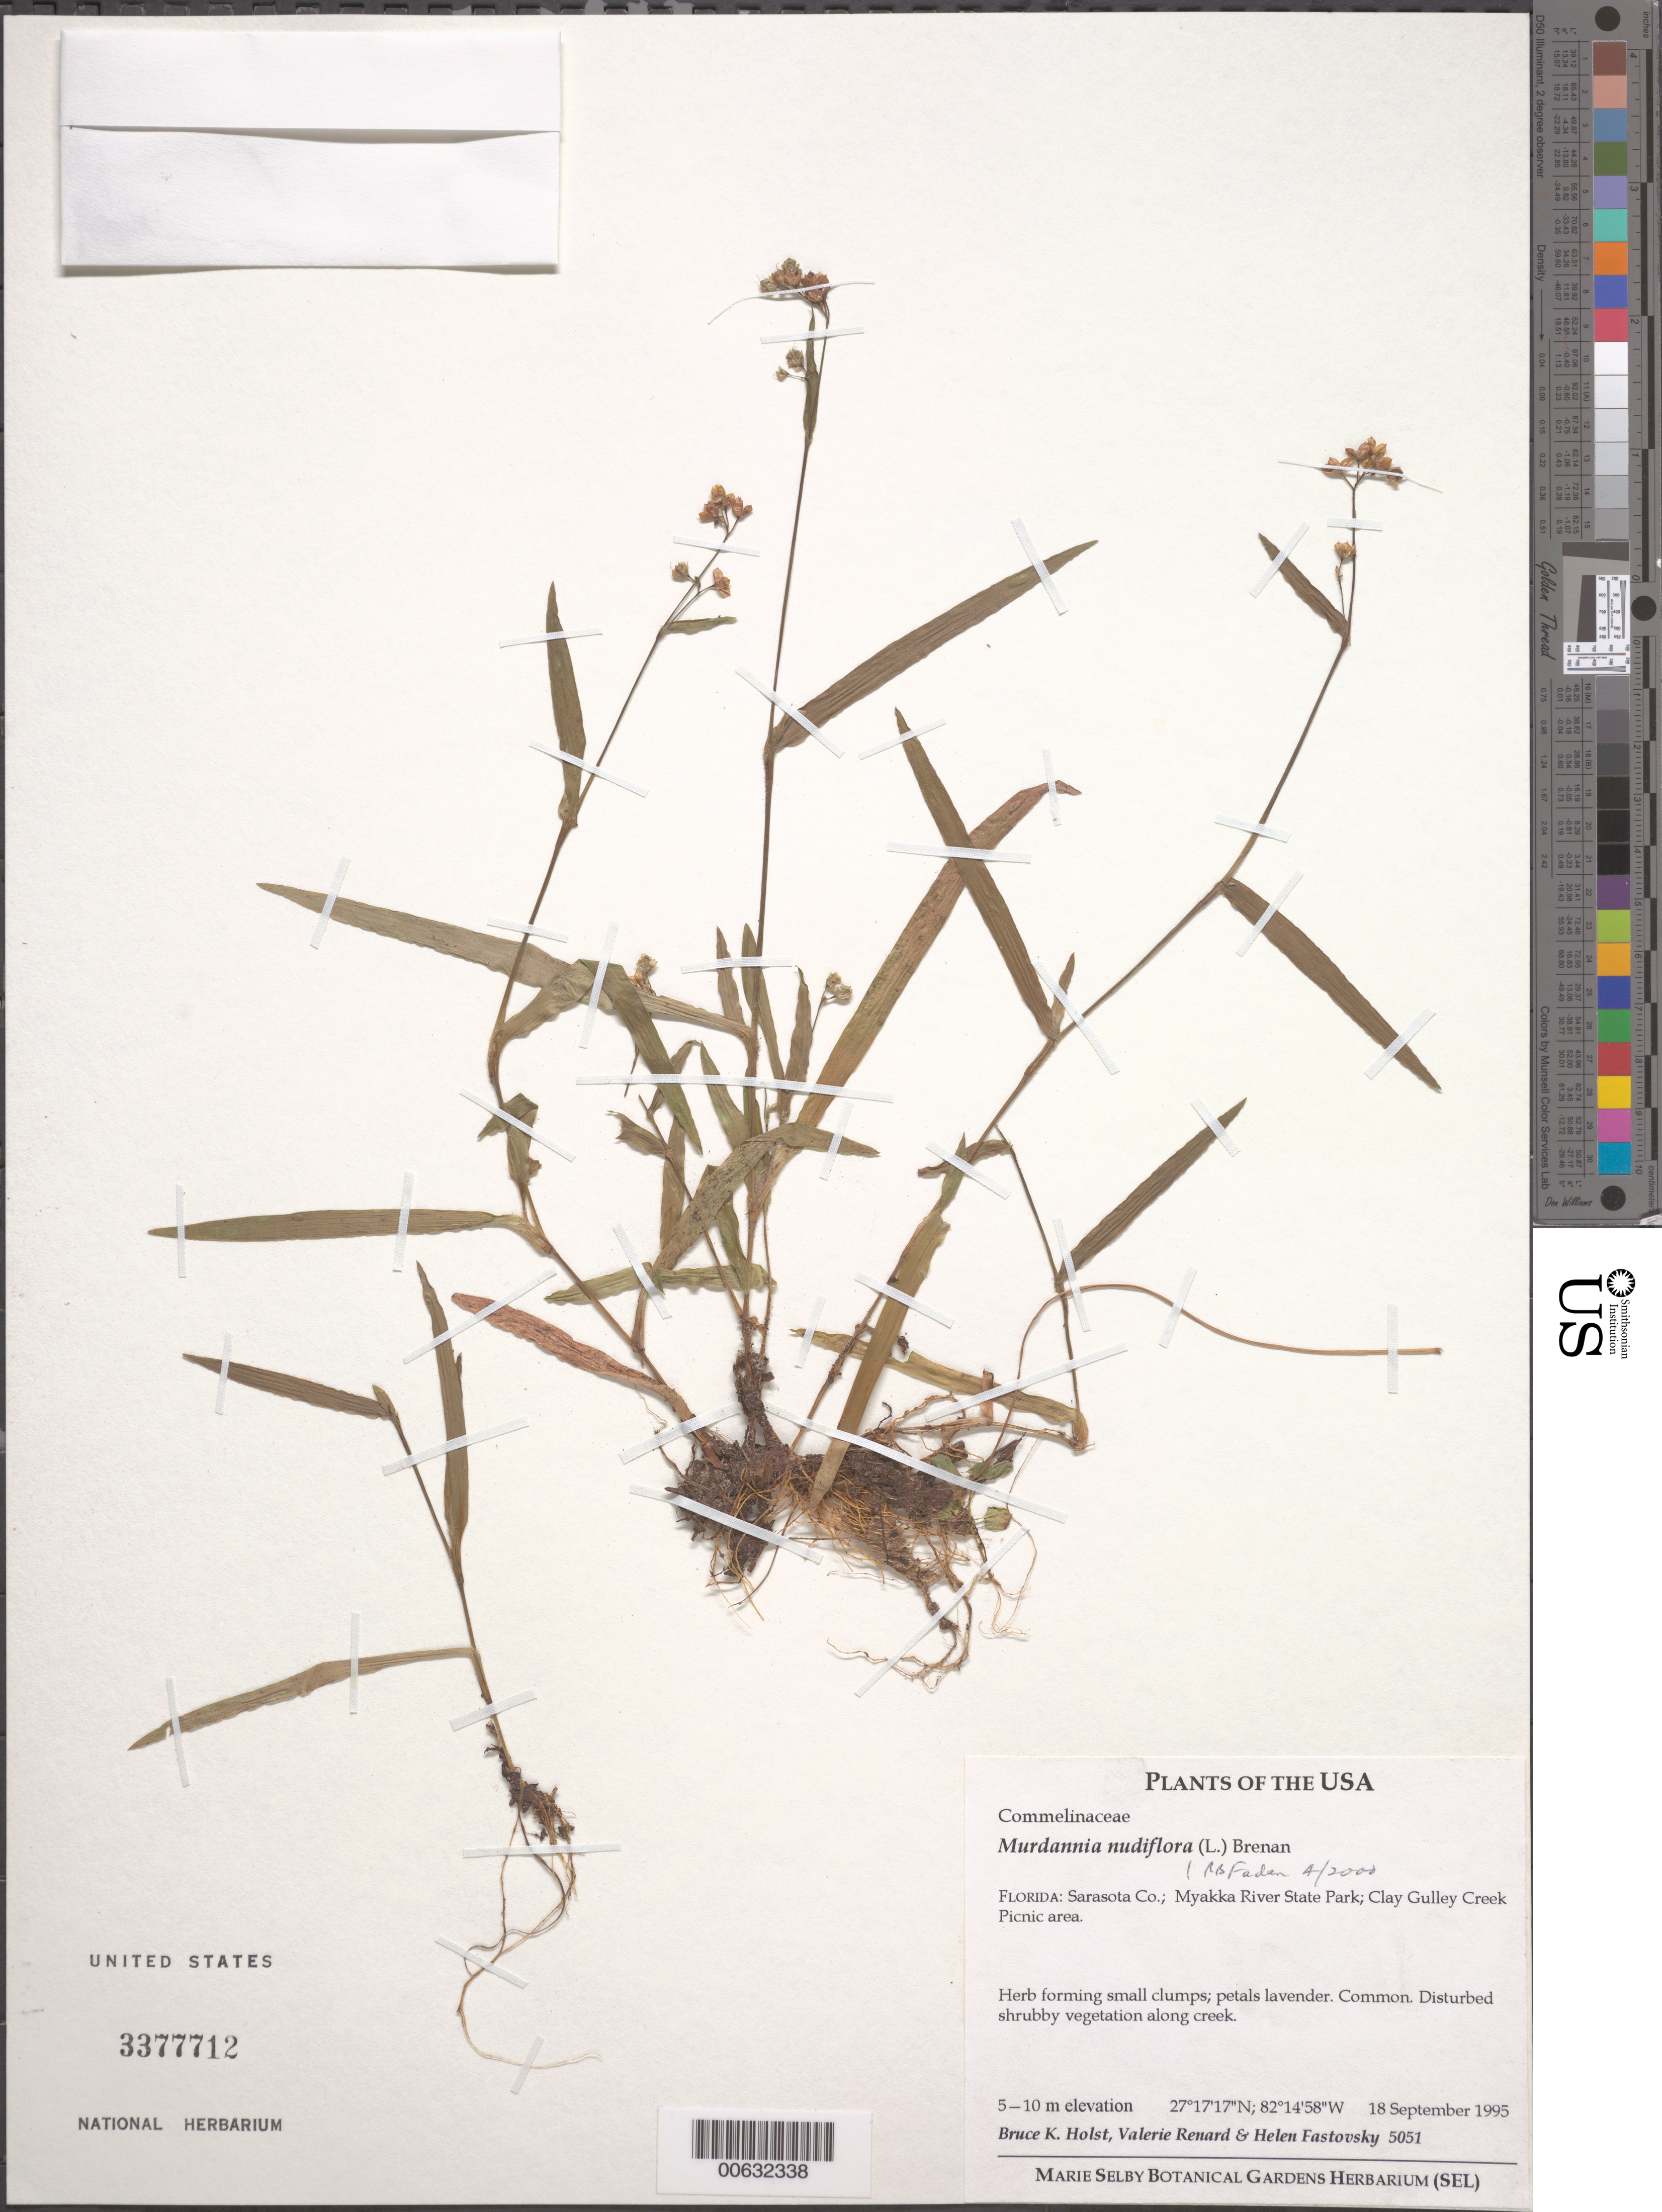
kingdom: Plantae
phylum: Tracheophyta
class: Liliopsida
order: Commelinales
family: Commelinaceae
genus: Murdannia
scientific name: Murdannia nudiflora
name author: (L.) Brenan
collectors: B. Holst, V. Renard & H. Fastovsky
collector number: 5051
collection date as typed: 18 Sep 1995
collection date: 1995-09-18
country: United States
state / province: Florida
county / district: Sarasota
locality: Mayakka river state park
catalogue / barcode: US 3377712